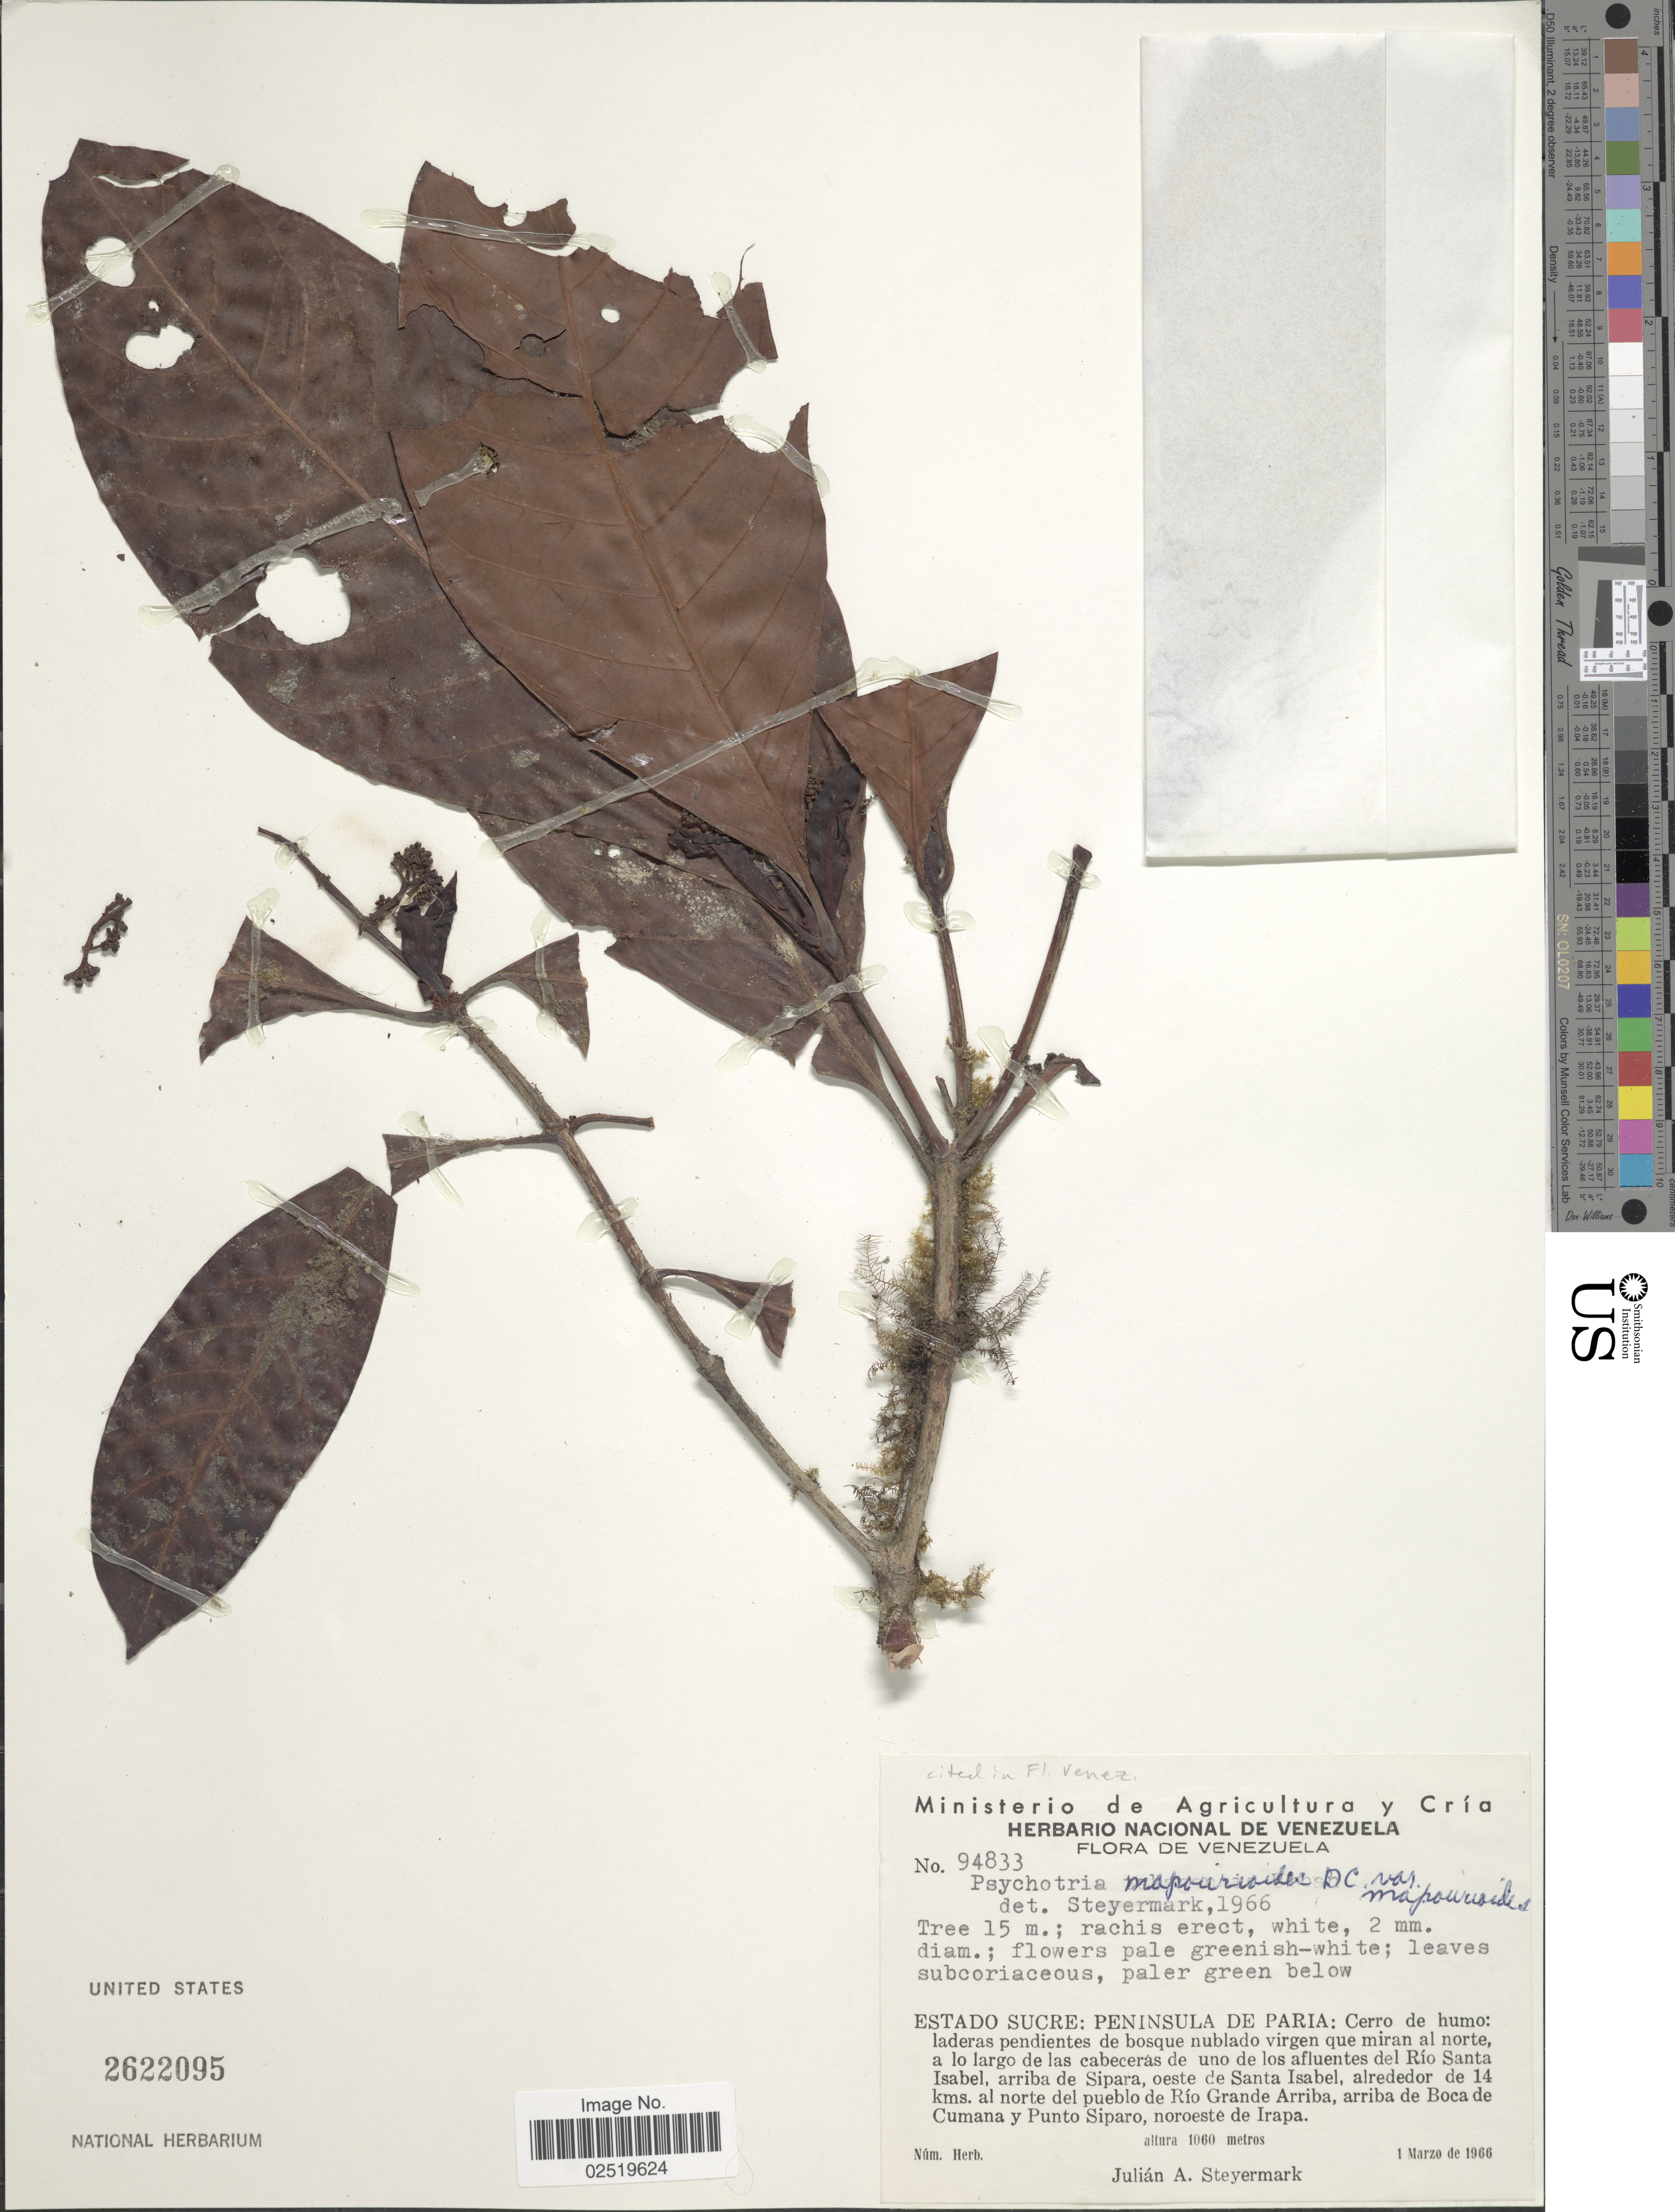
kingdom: Plantae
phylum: Tracheophyta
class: Magnoliopsida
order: Gentianales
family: Rubiaceae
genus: Psychotria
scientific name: Psychotria mapourioides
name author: DC.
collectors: J. Steyermark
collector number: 94833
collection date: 1966-03-01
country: Venezuela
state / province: Sucre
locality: Peninsula de Paria: Cerro de humo: laderas pendientes de bosque nublado virgen que miran al norte, a lo largo de las cabeceras de uno de los afluentos del Rio Santa Isabel, arriba de Sipara, oeste de Santa Isabel, alrededor de 14 kms. al norte del pueblo de Rio Grande Arriba, arriba de Boca de Cumana y Punta Siparo, noroeste de Irapa.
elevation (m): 1060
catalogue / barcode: US 2622095